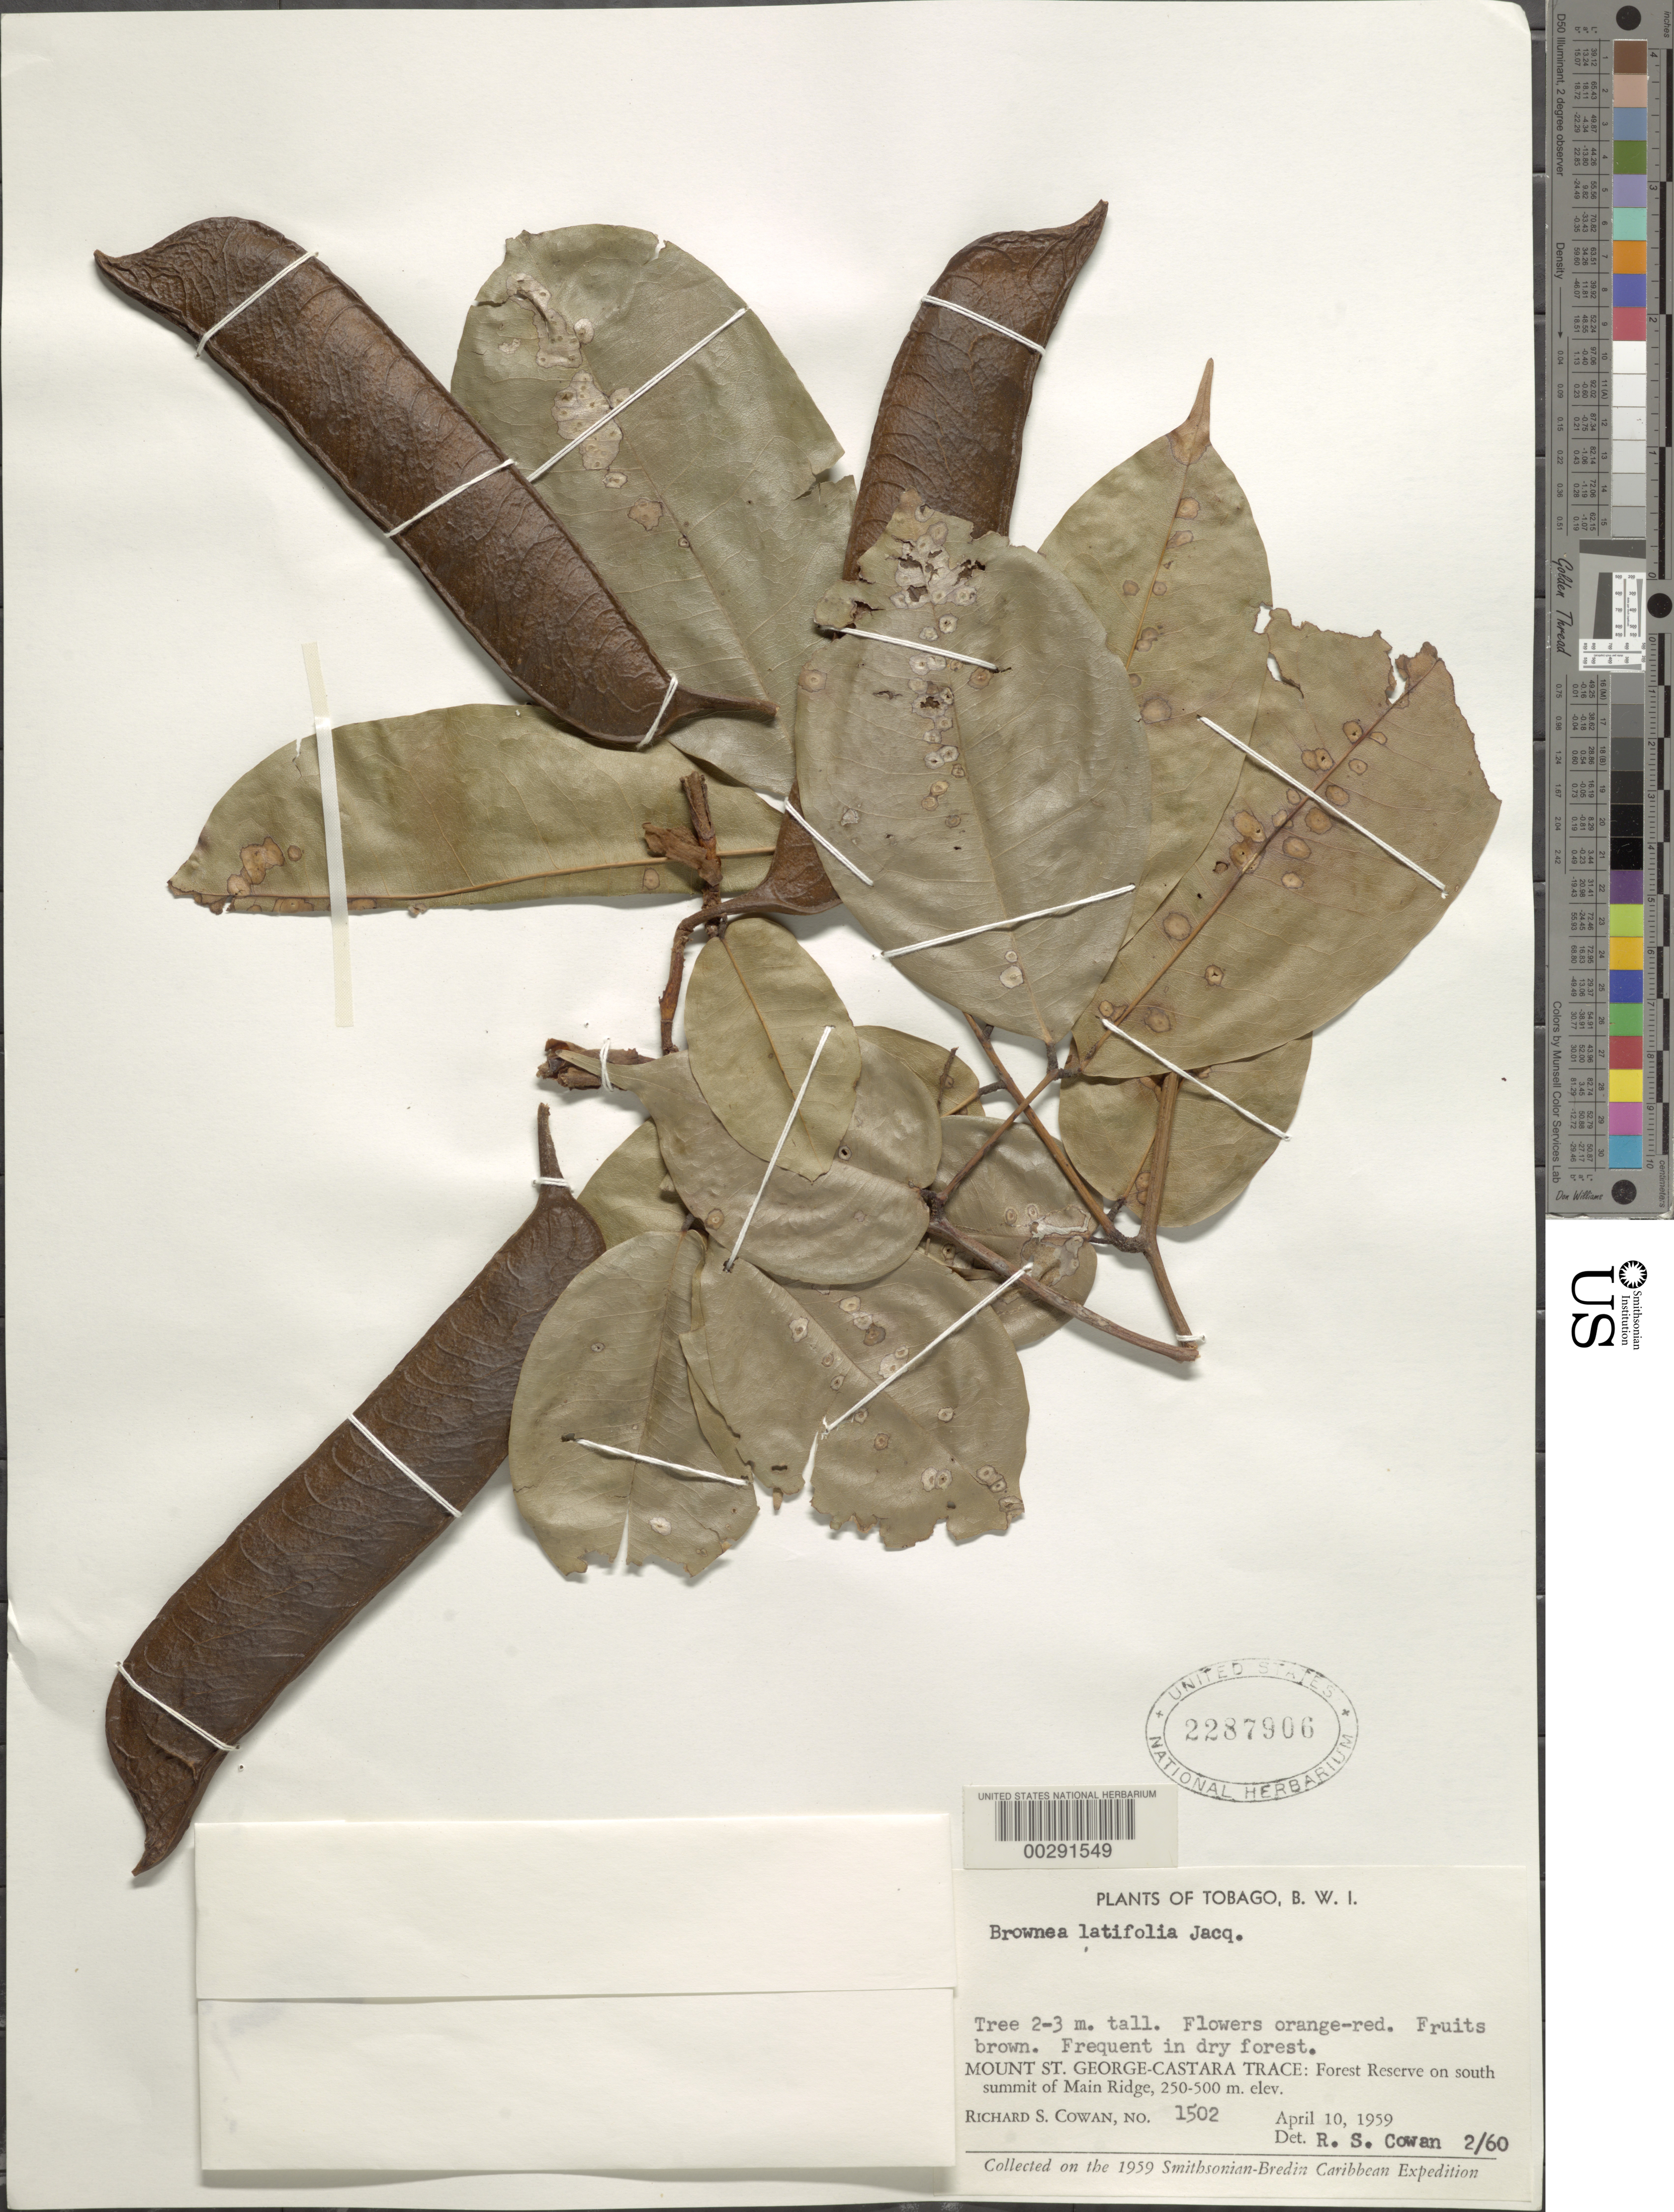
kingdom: Plantae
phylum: Tracheophyta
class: Magnoliopsida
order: Fabales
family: Fabaceae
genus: Brownea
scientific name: Brownea latifolia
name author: Jacq.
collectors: R. S. Cowan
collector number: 1502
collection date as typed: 10 Apr 1959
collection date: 1959-04-10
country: Trinidad and Tobago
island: Tobago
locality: Mount st. george-castara trace: forest reserve on s summit of main ridge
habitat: Dry forest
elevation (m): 250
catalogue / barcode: US 2287906